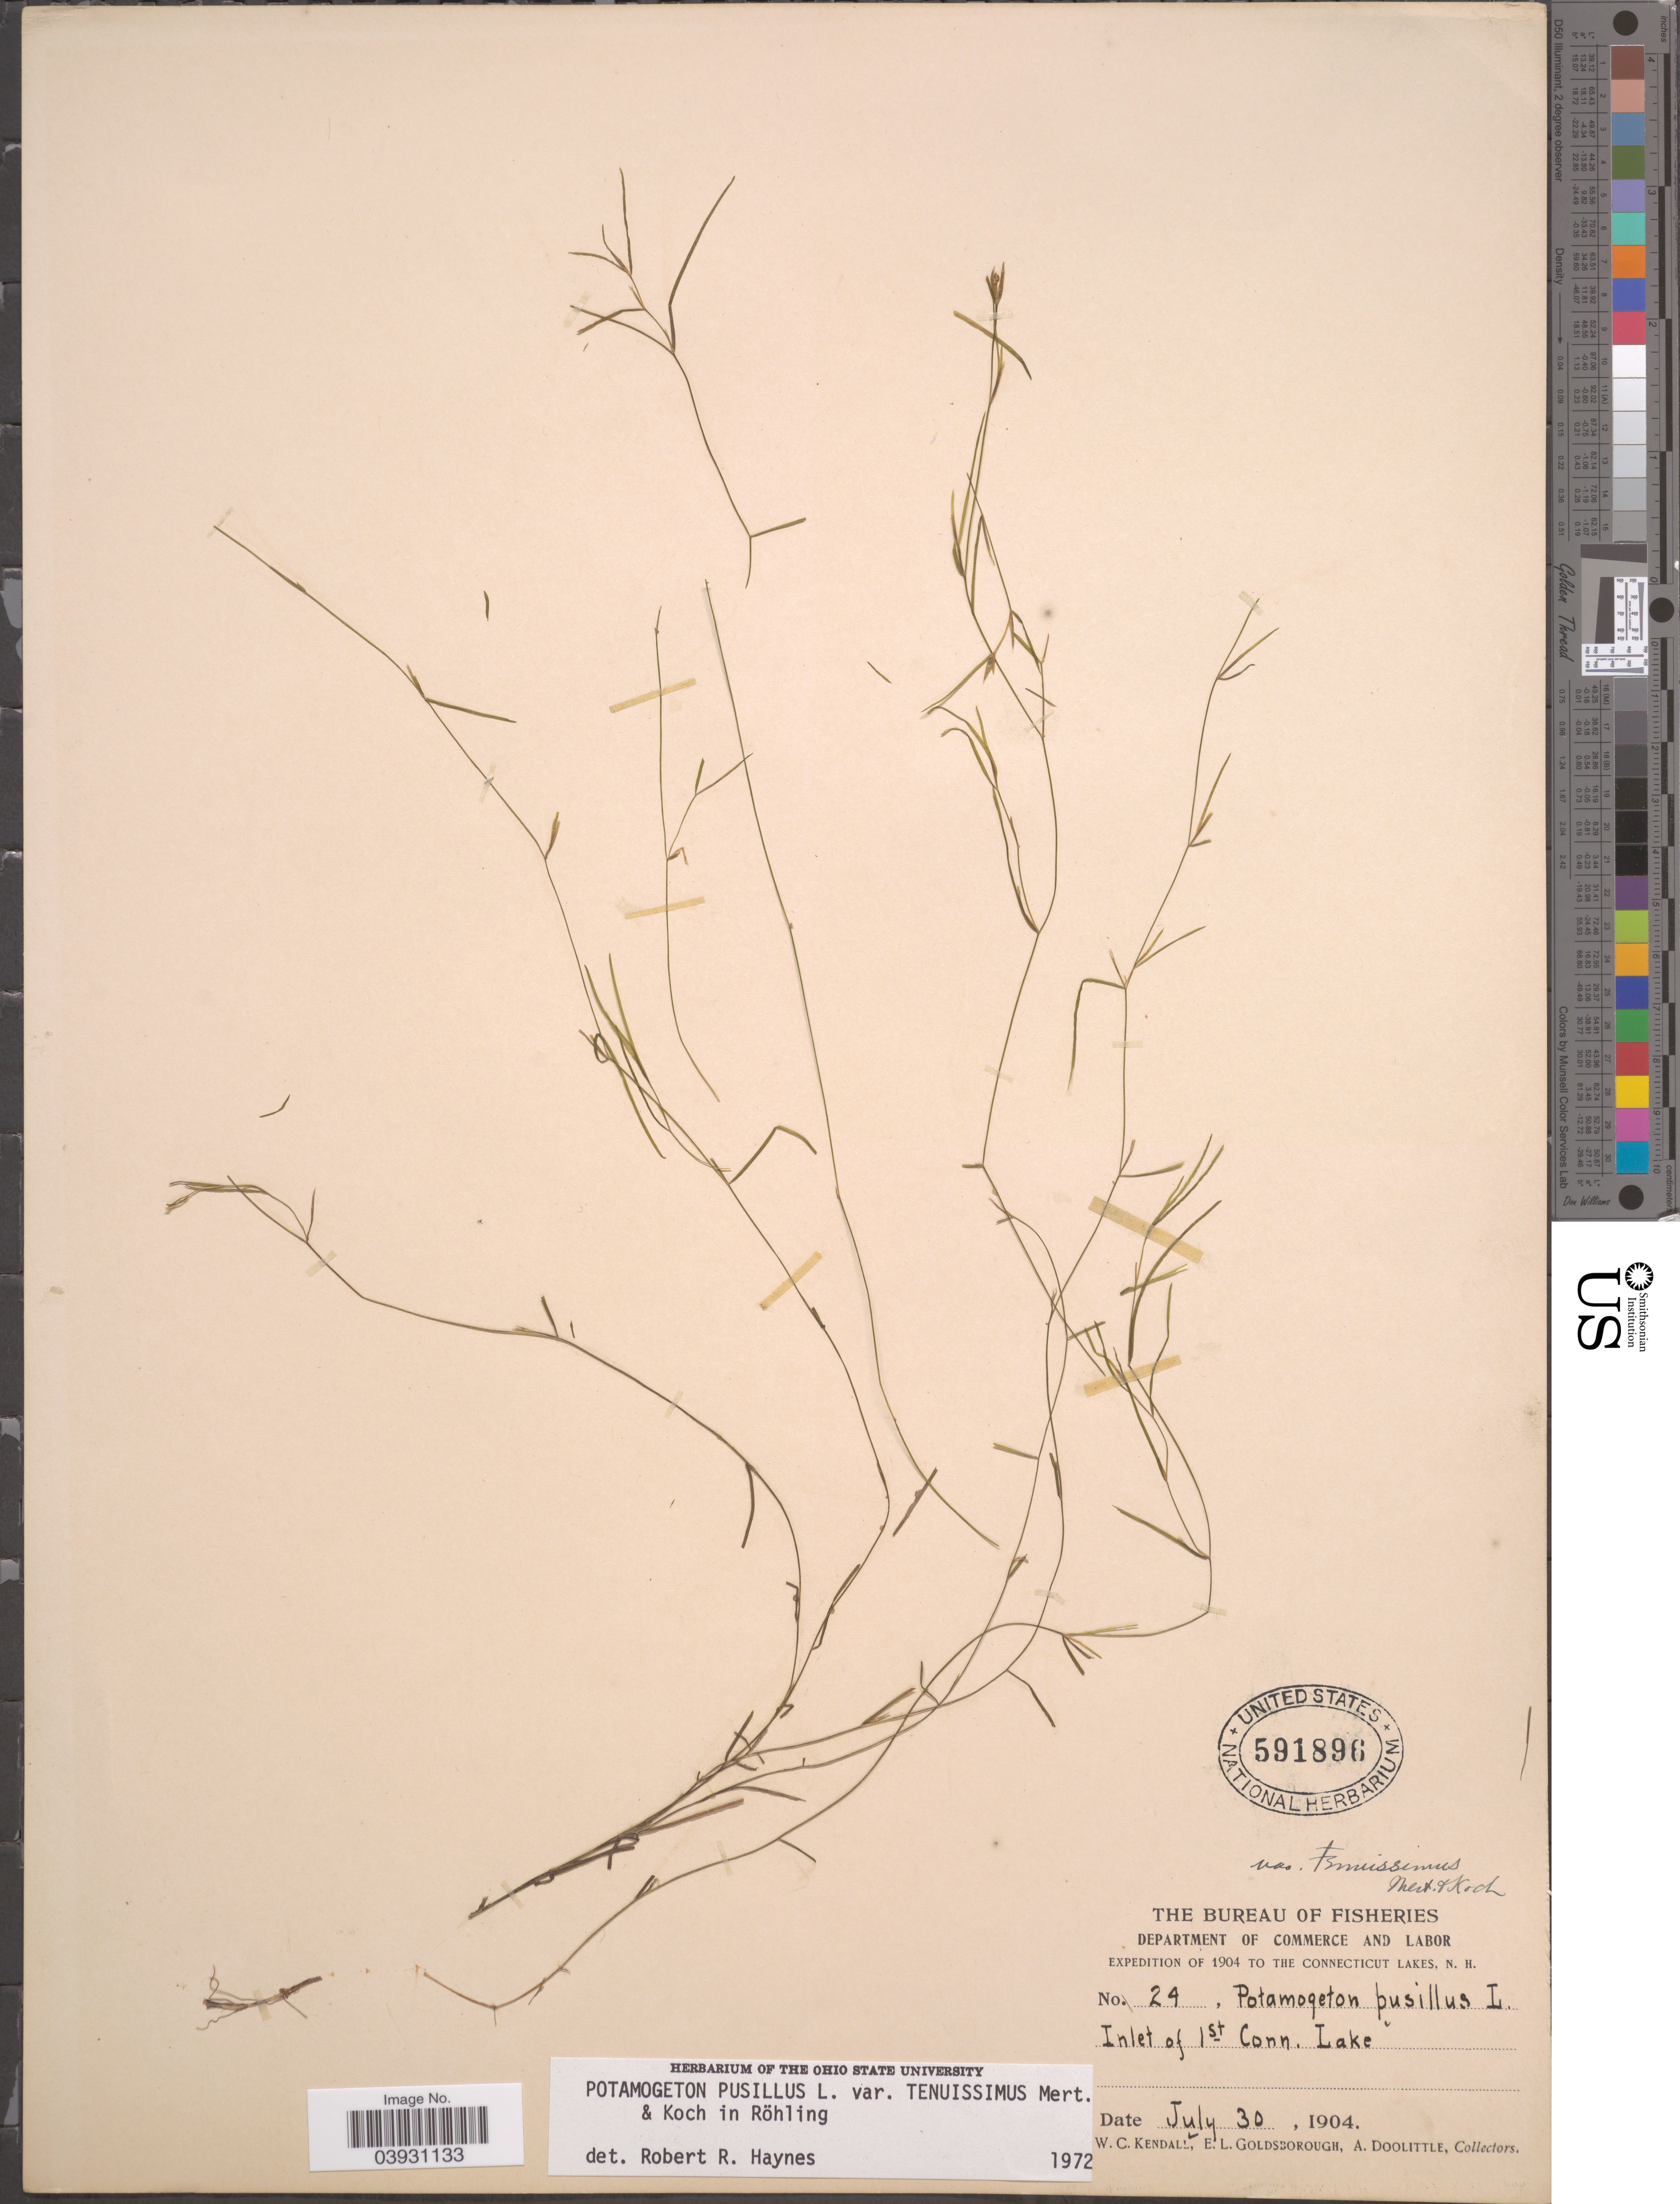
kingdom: Plantae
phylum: Tracheophyta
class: Liliopsida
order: Alismatales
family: Potamogetonaceae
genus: Potamogeton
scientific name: Potamogeton pusillus subsp. tenuissimus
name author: Mert. & W.D.J. Koch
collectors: W. Kendall, E. Goldsborough & A. Doolittle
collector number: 24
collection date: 1904-07-30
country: United States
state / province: New Hampshire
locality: The Connecticut Lakes. Inlet of 1st Conn. Lake.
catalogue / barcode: US 591896